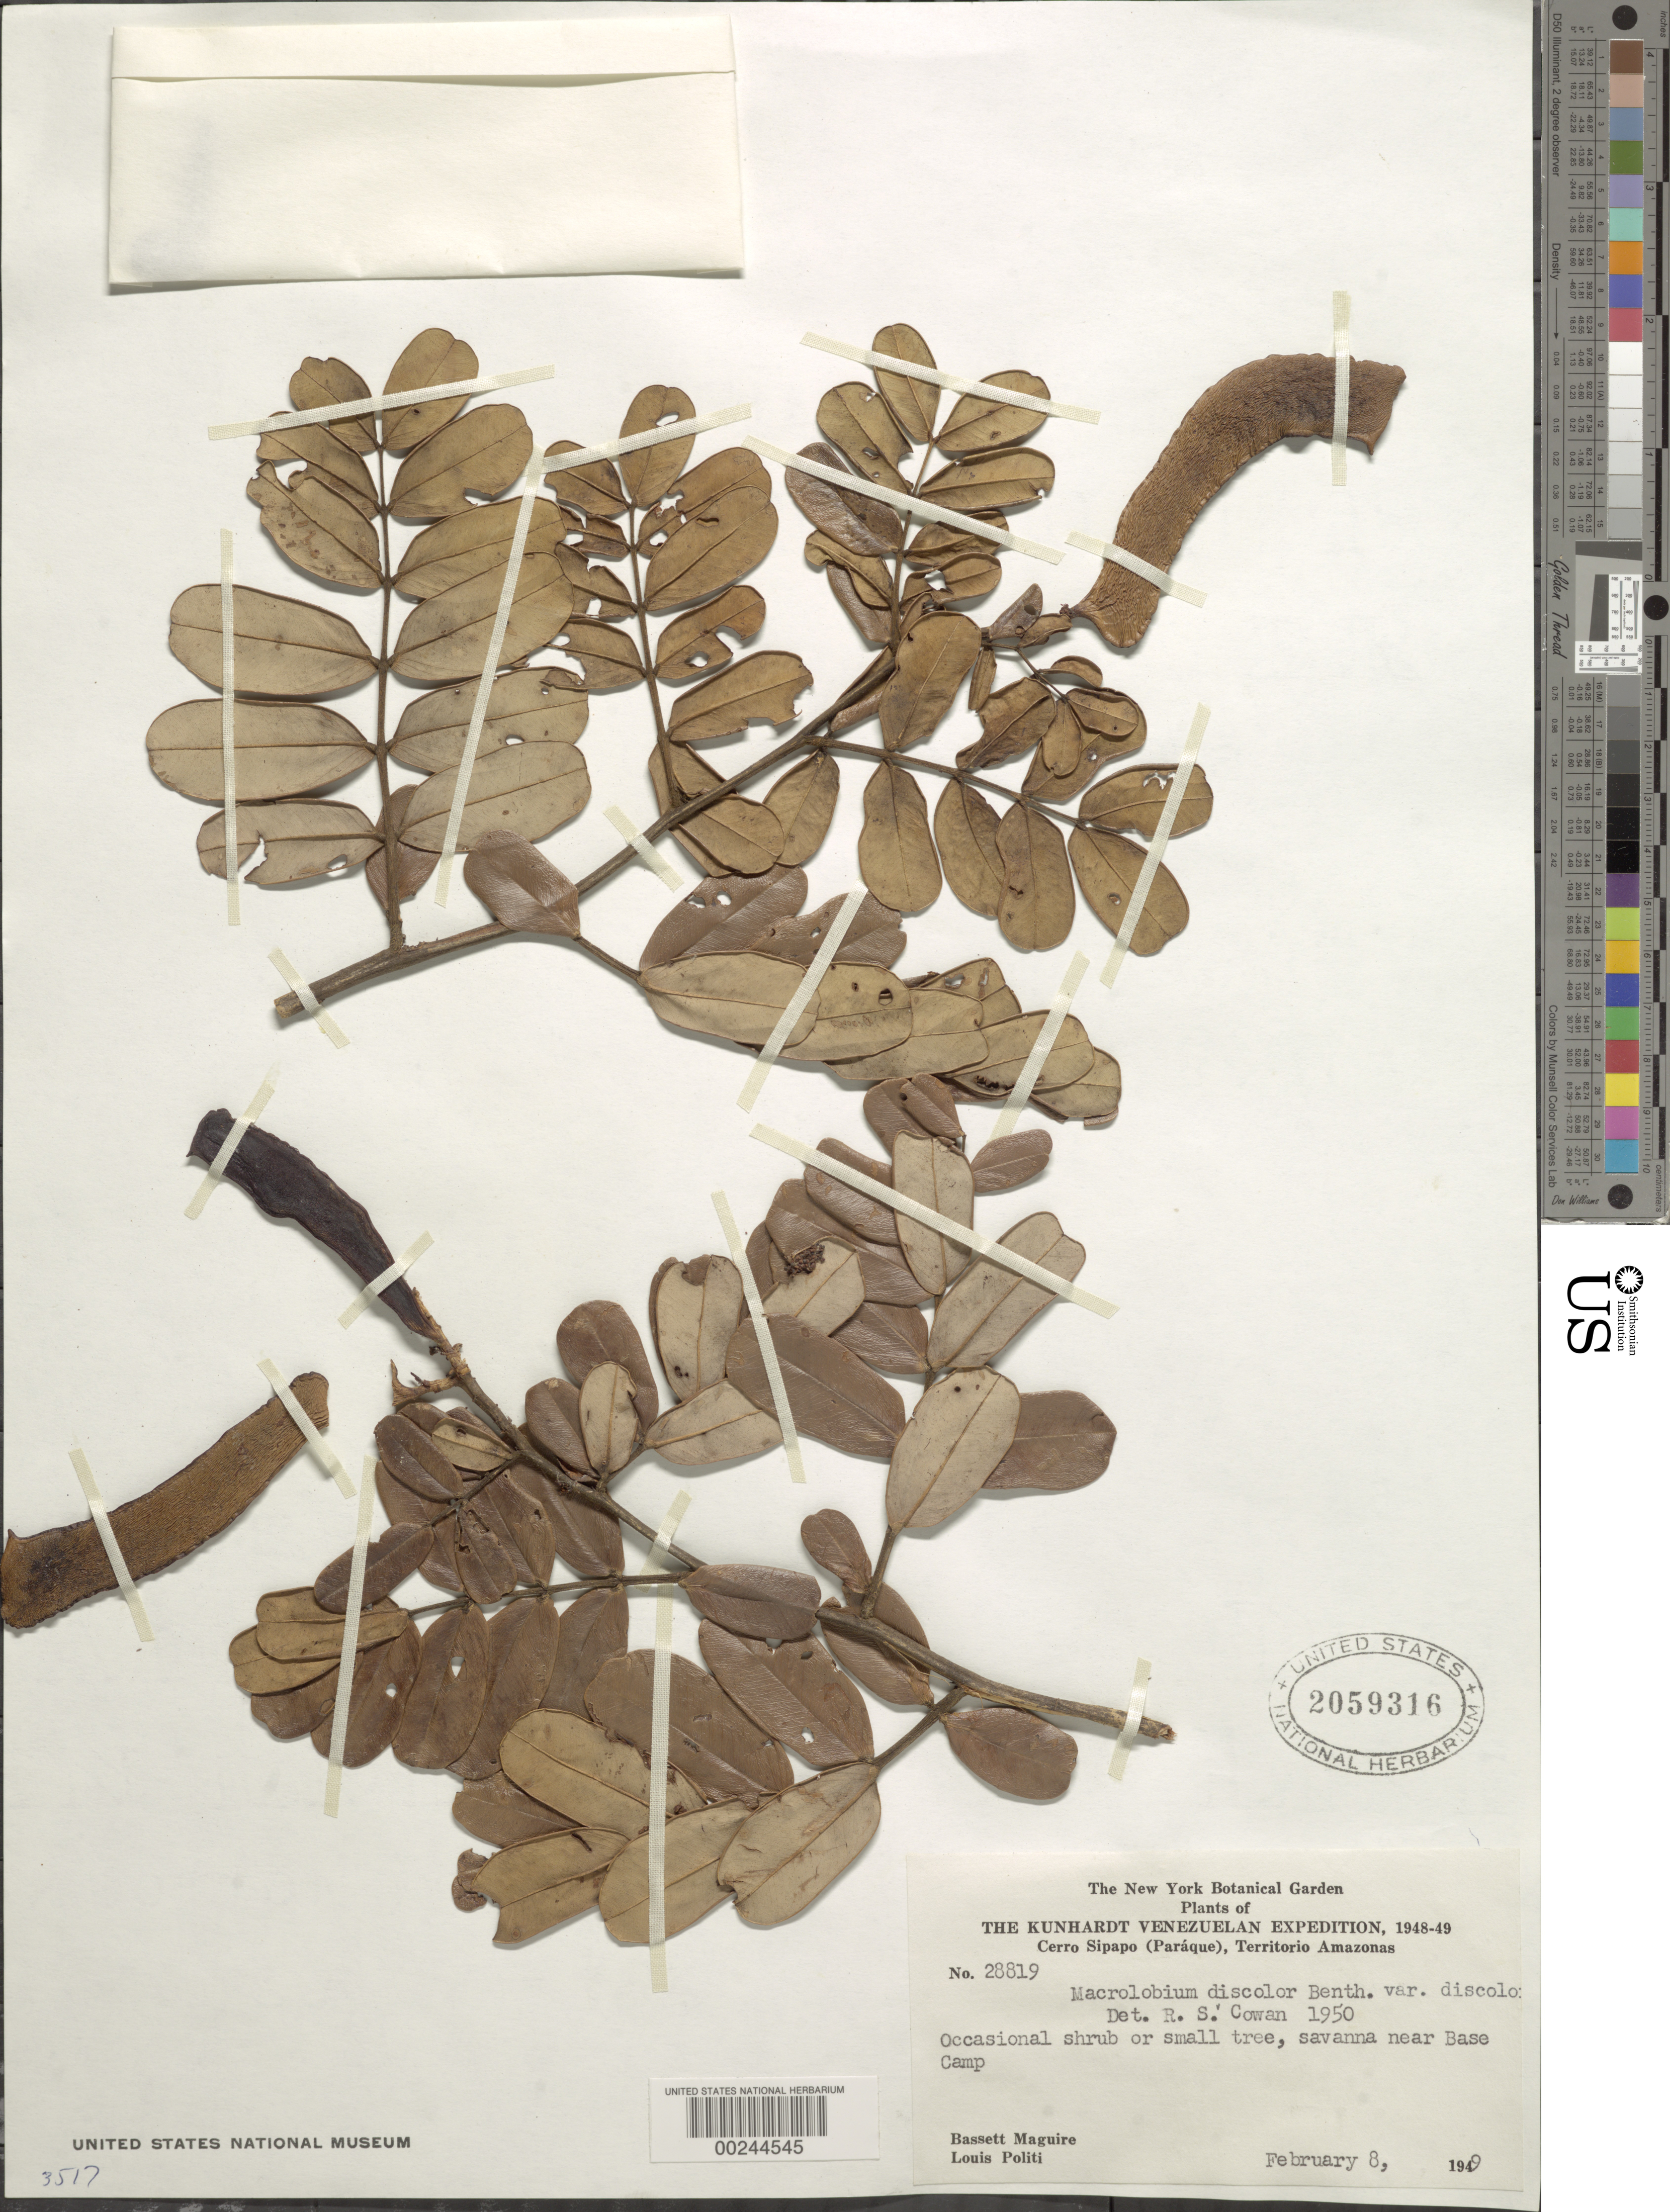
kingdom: Plantae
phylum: Tracheophyta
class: Magnoliopsida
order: Fabales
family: Fabaceae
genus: Macrolobium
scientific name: Macrolobium discolor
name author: Benth.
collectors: B. Maguire & L. Politi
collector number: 28819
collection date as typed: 08 Feb 1949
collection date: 1949-02-08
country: Venezuela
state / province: Amazonas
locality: Near base camp; cerro sipapo (paraque)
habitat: Savanna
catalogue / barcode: US 2059316